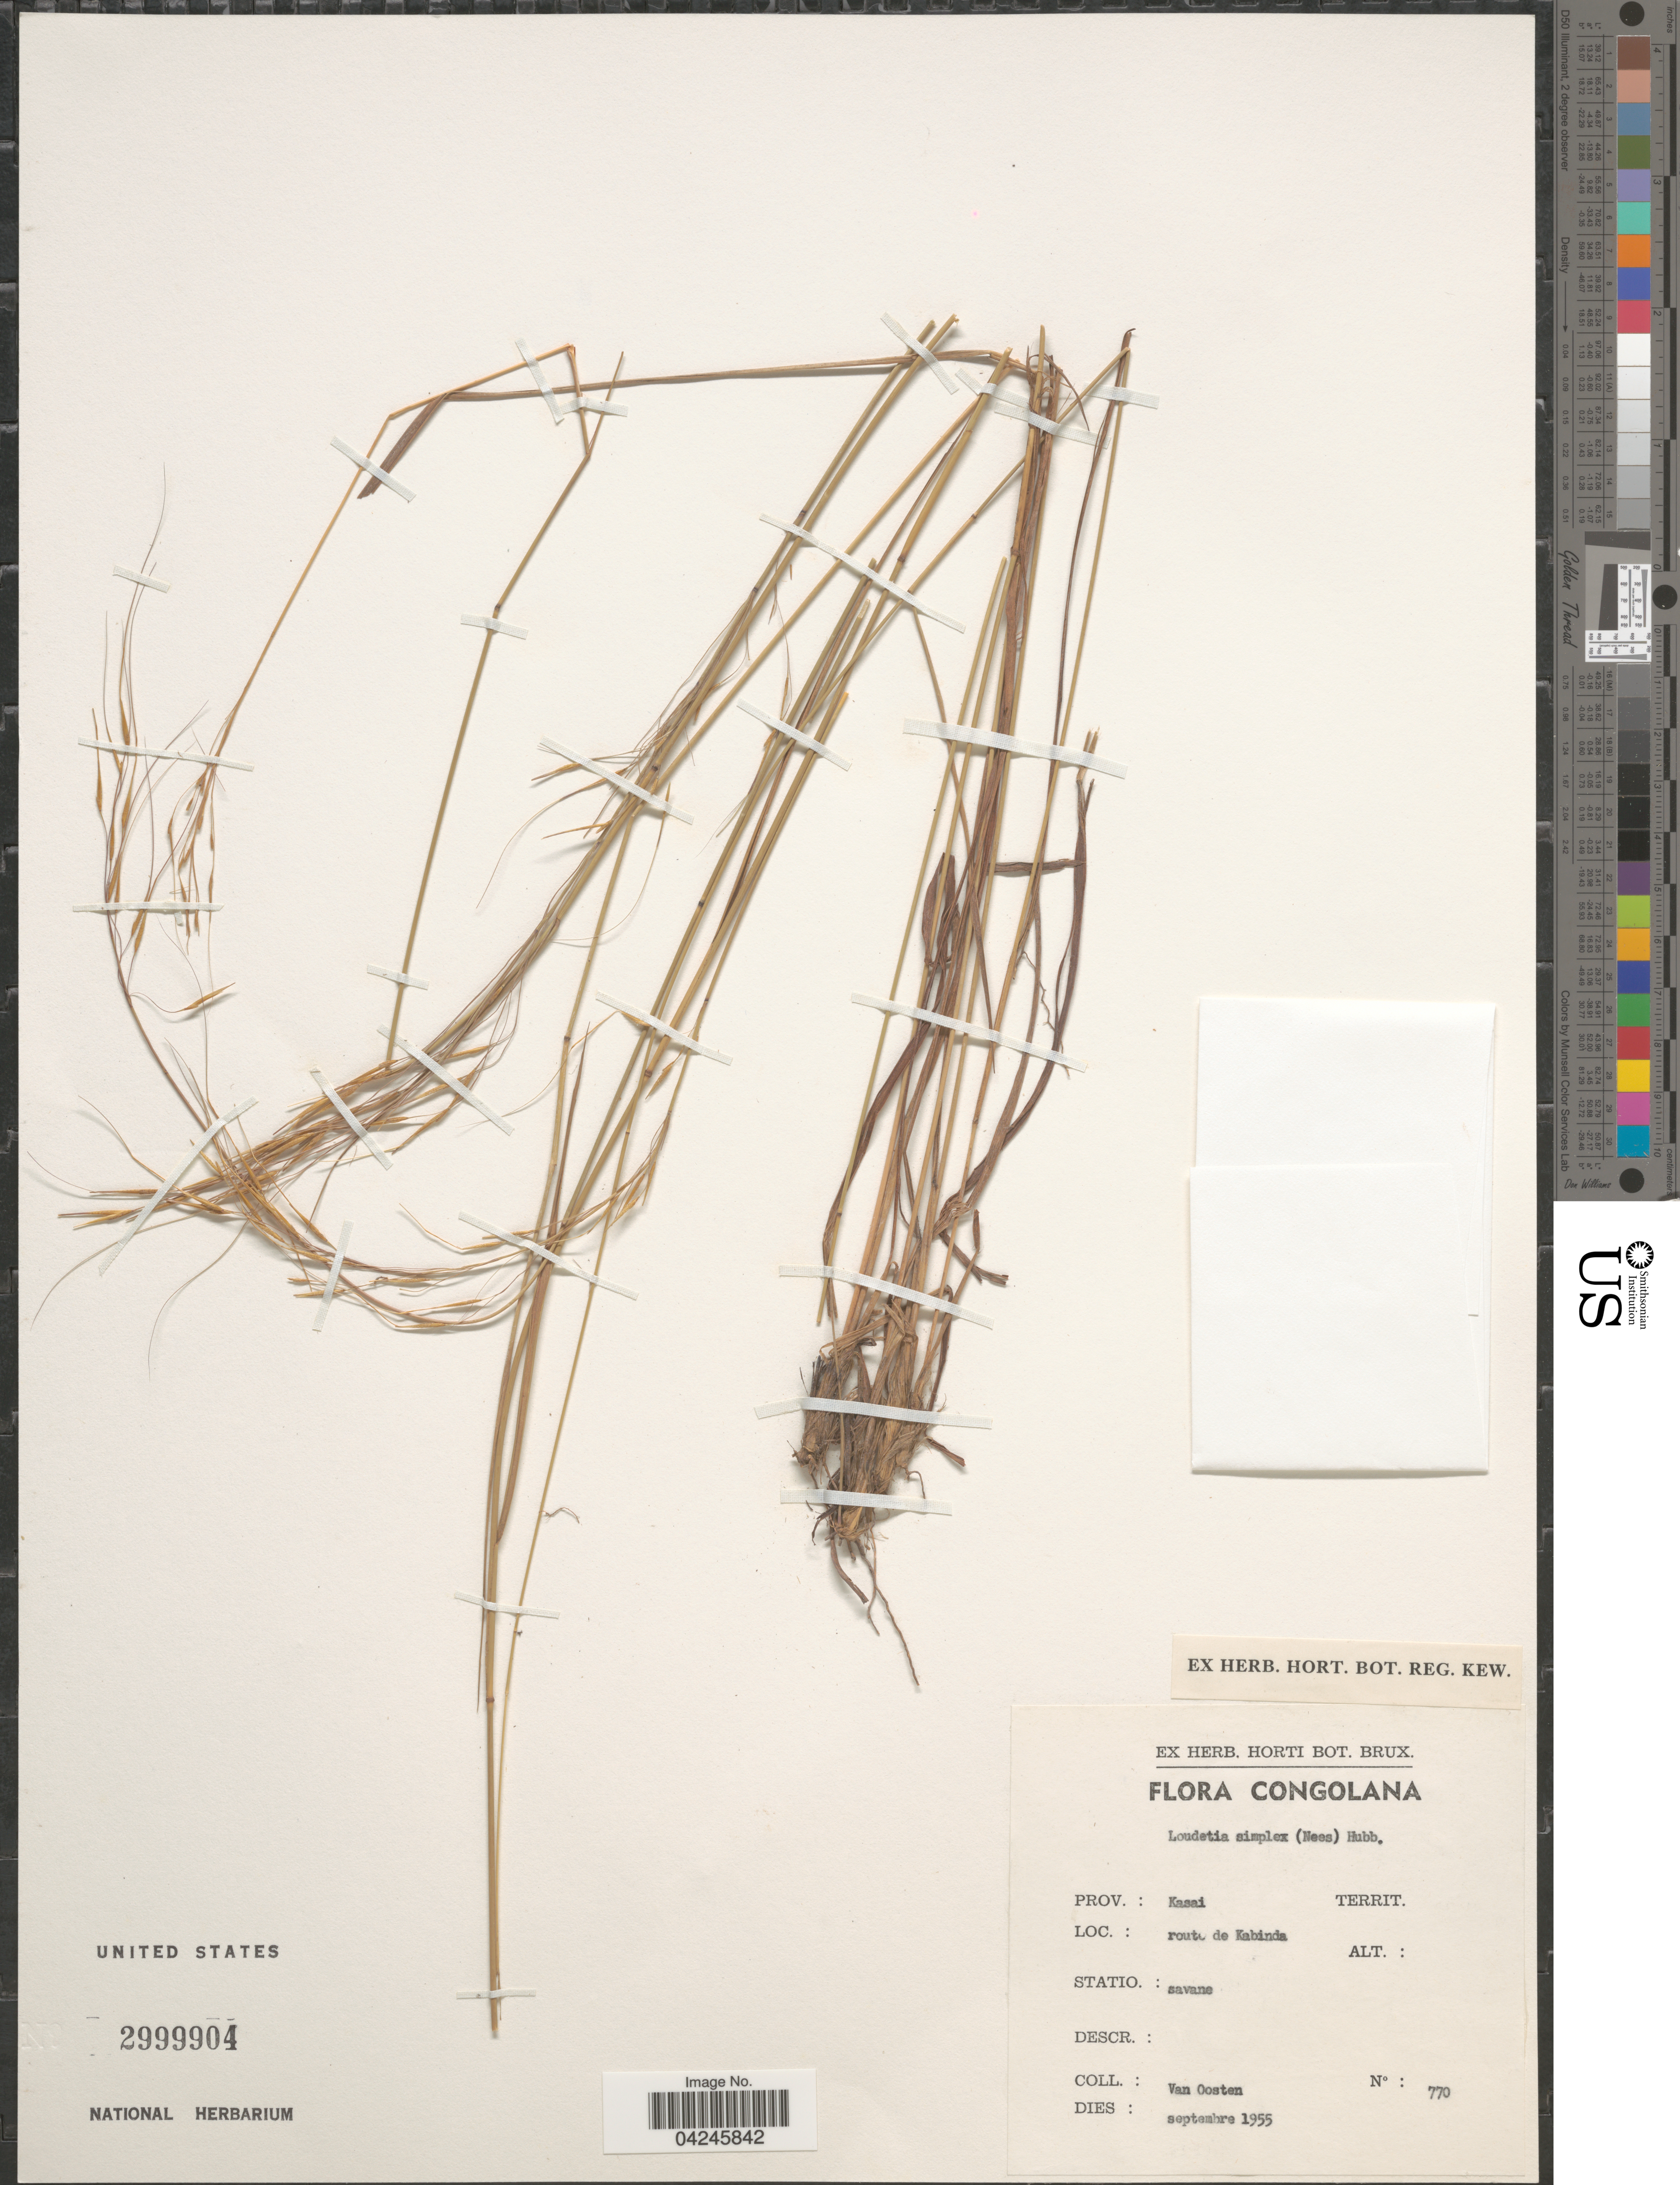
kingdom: Plantae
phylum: Tracheophyta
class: Liliopsida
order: Poales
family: Poaceae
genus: Loudetia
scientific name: Loudetia simplex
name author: (Nees) C.E. Hubb.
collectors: Van Oosten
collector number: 770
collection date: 1955-09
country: Congo, Democratic Republic of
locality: Congolana. Prov.: Kasai. Route de Kabinda.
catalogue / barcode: US 2999904